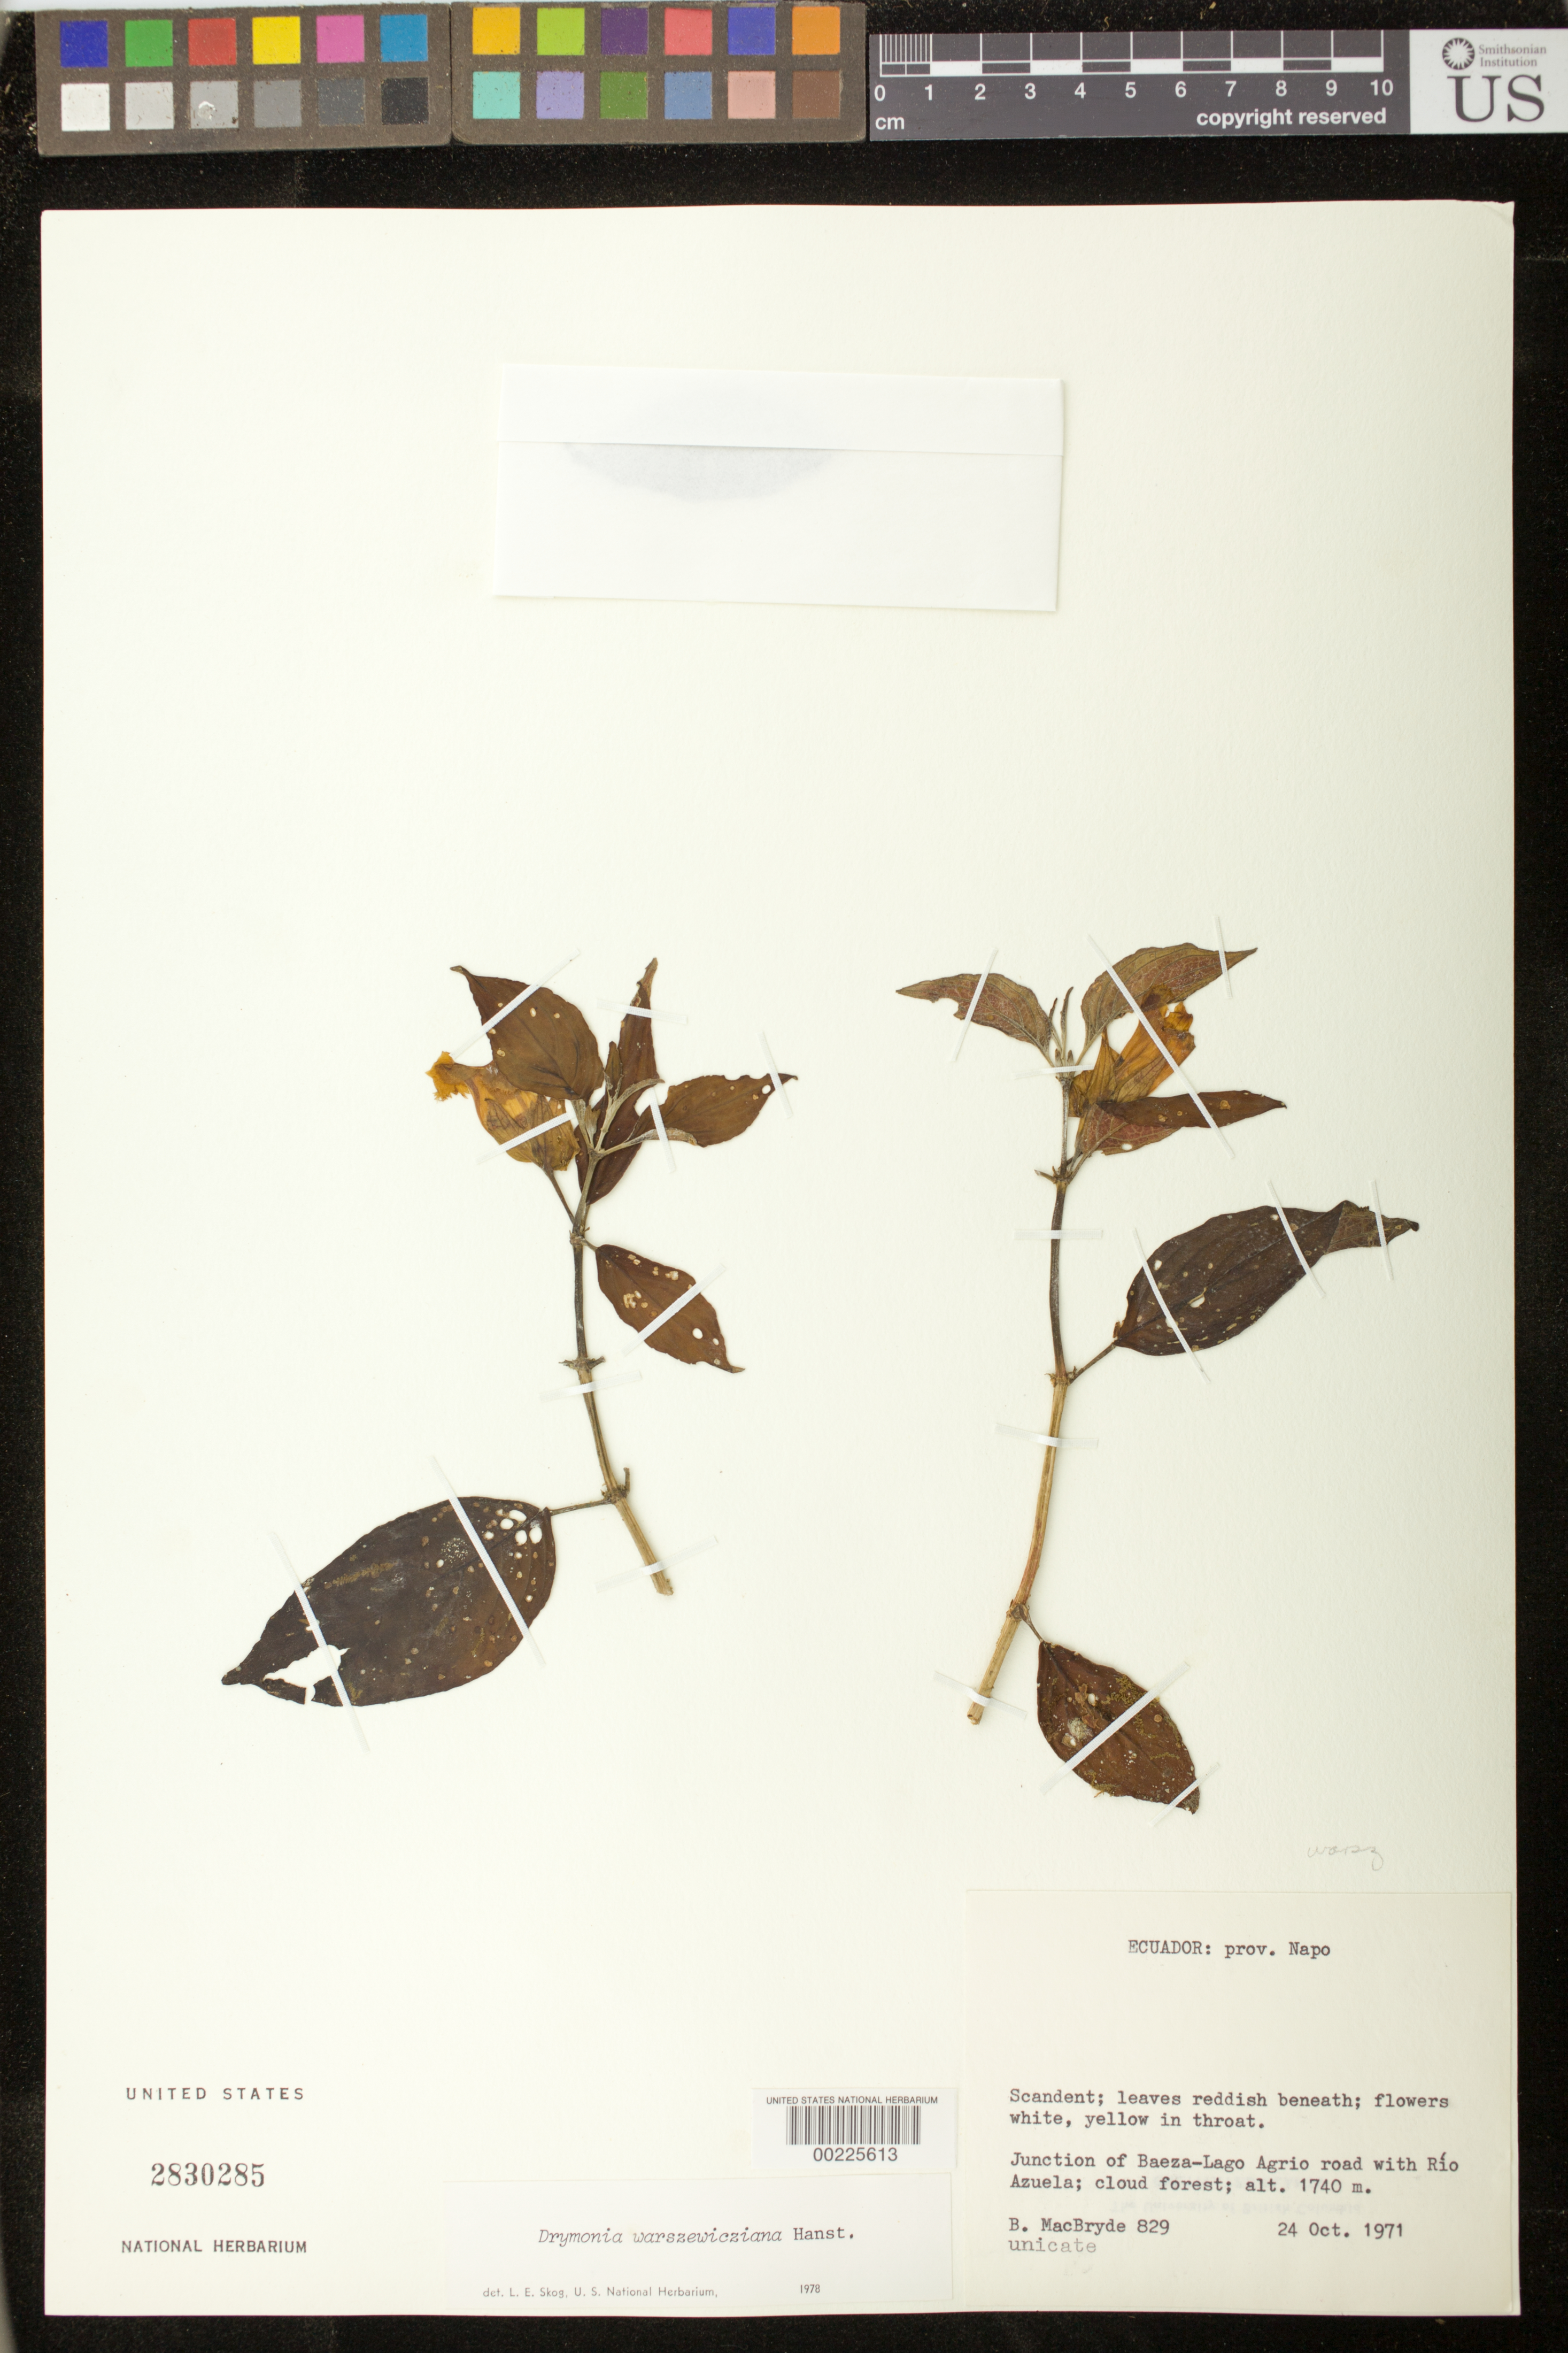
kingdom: Plantae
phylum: Tracheophyta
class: Magnoliopsida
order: Lamiales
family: Gesneriaceae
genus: Drymonia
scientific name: Drymonia warszewicziana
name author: Hanst.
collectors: B. MacBryde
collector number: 829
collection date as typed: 24 Oct 1971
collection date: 1971-10-24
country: Ecuador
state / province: Napo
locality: Junction of Baeza-Lago Agrio road with Rio Azuela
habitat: Cloud forest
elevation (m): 1740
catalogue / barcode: US 2830285